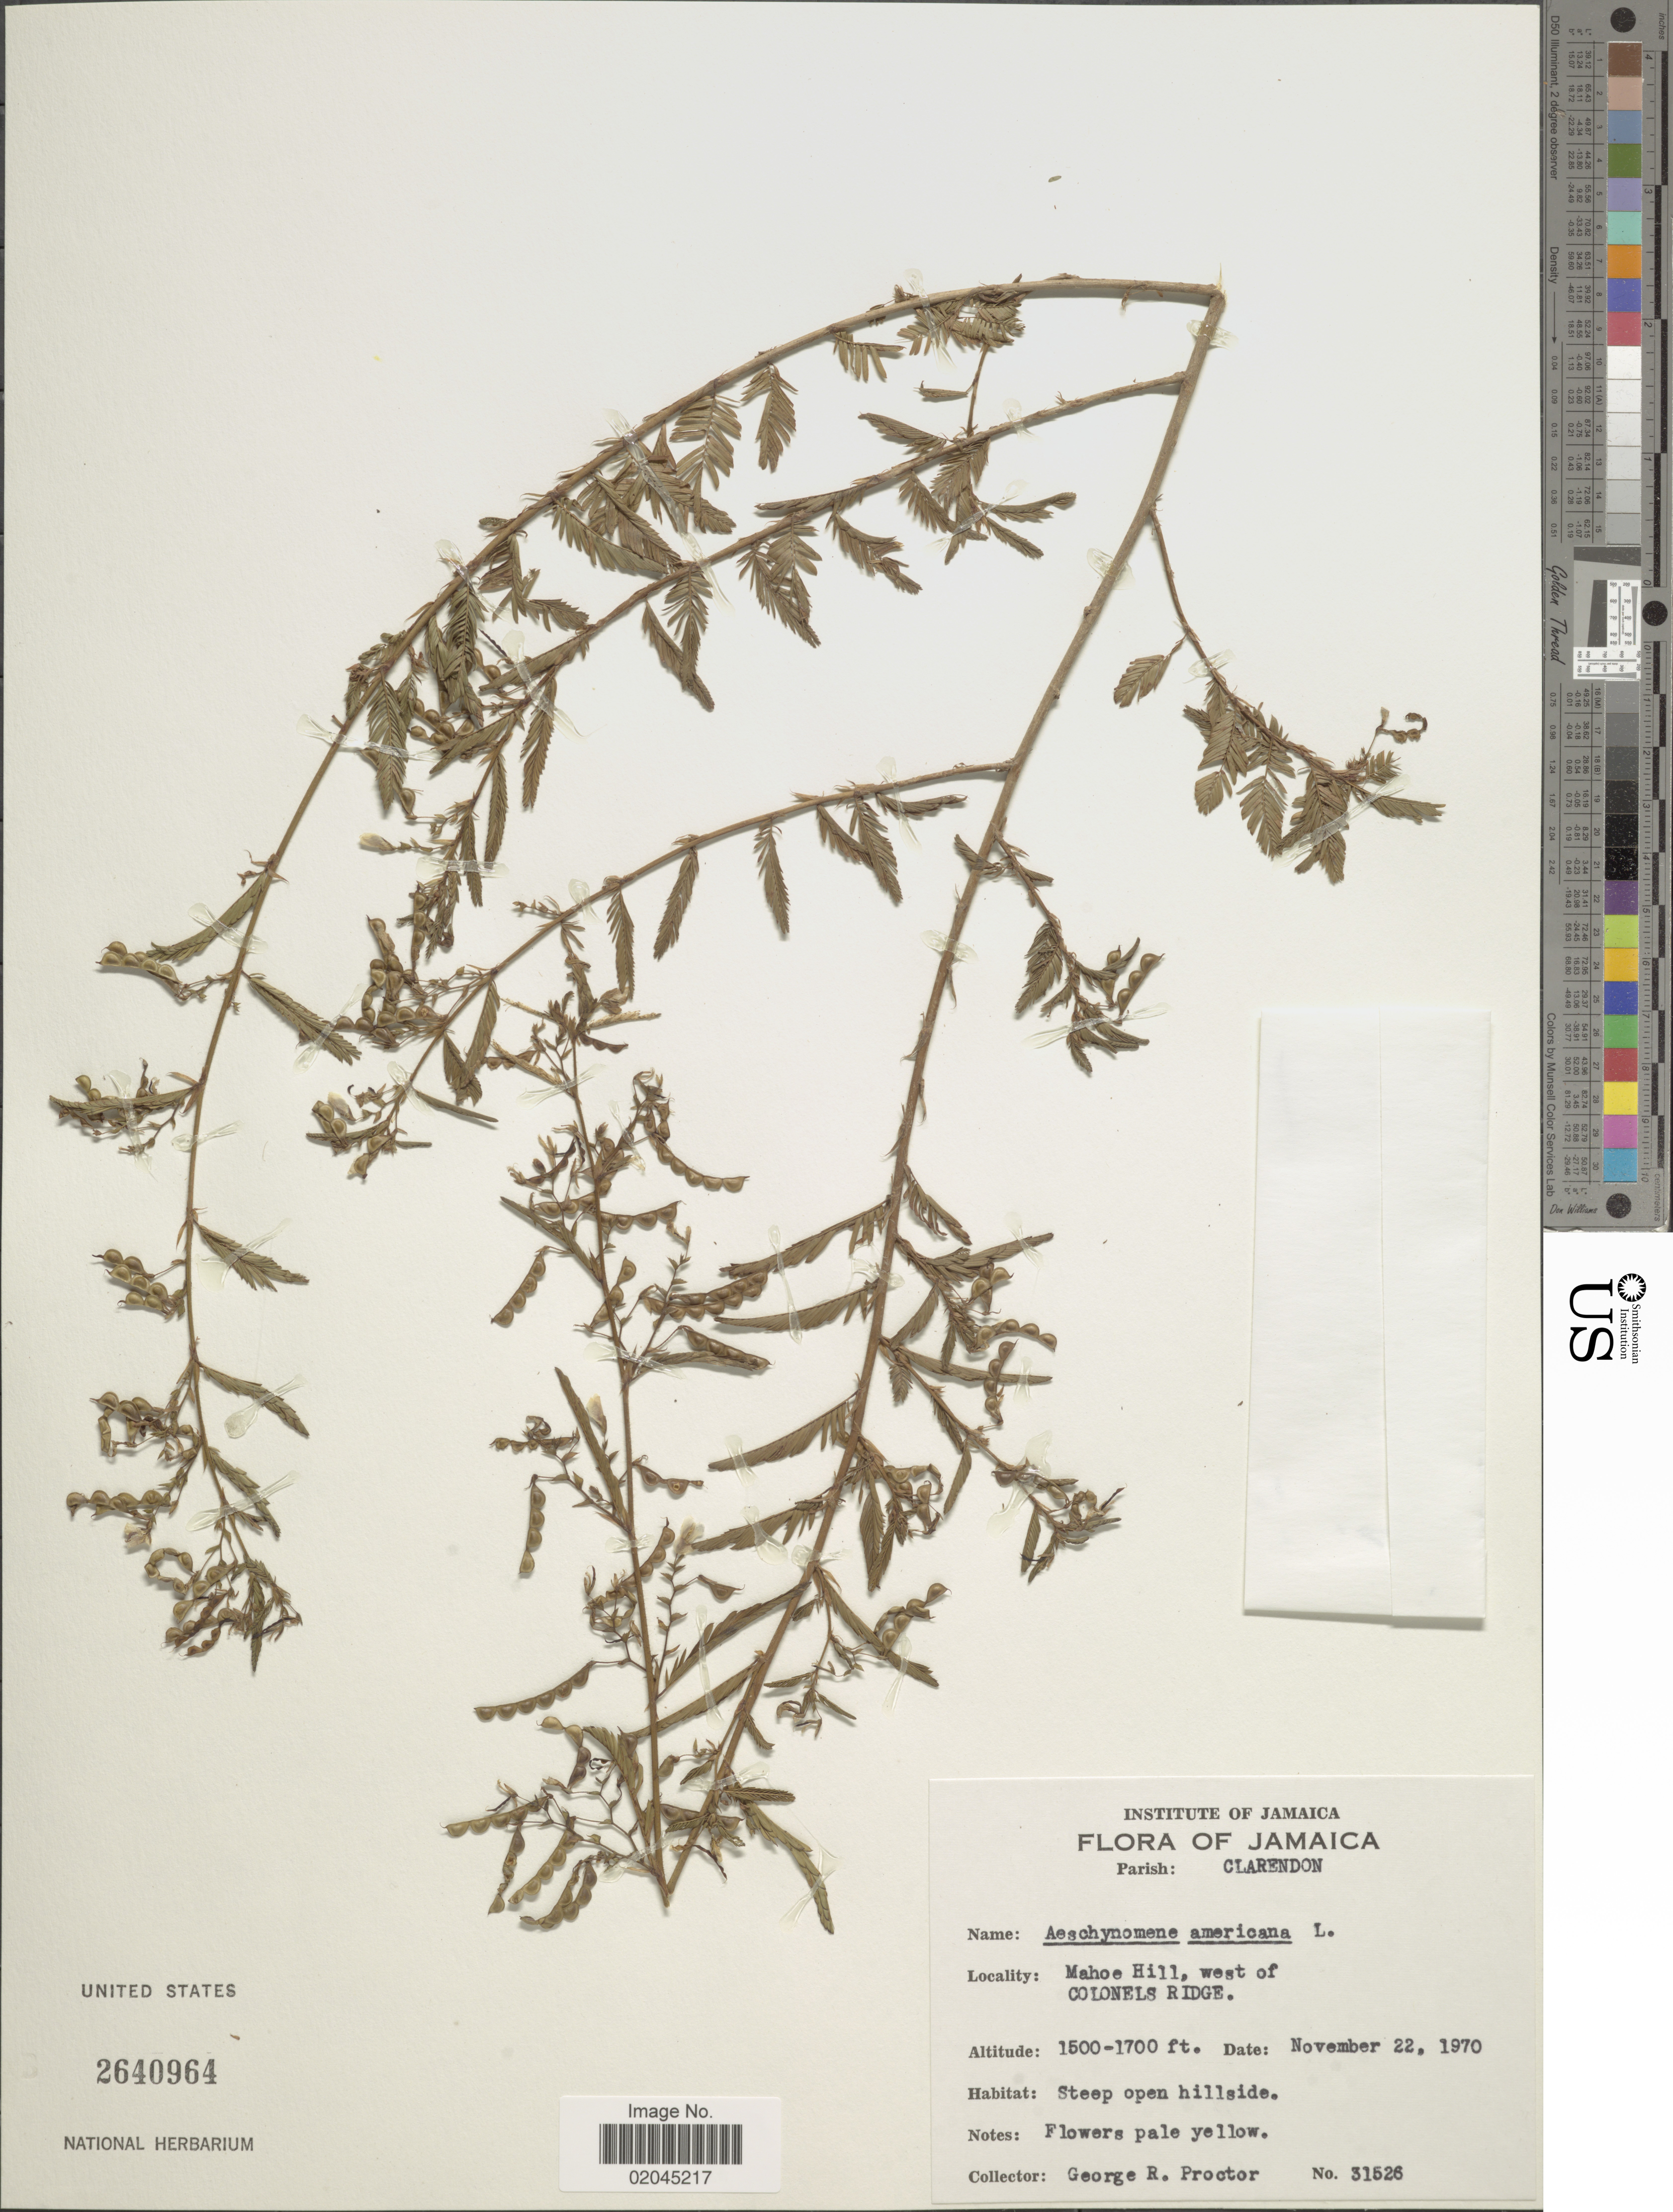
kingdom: Plantae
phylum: Tracheophyta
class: Magnoliopsida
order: Fabales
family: Fabaceae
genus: Aeschynomene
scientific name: Aeschynomene americana var. americana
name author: L.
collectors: G. Proctor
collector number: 31526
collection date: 1970-11-22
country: Jamaica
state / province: Clarendon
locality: Parish: Clarendon, Mahoe Hill, west of Colonels Ridge, Steep open hillside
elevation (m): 457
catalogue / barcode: US 2640964